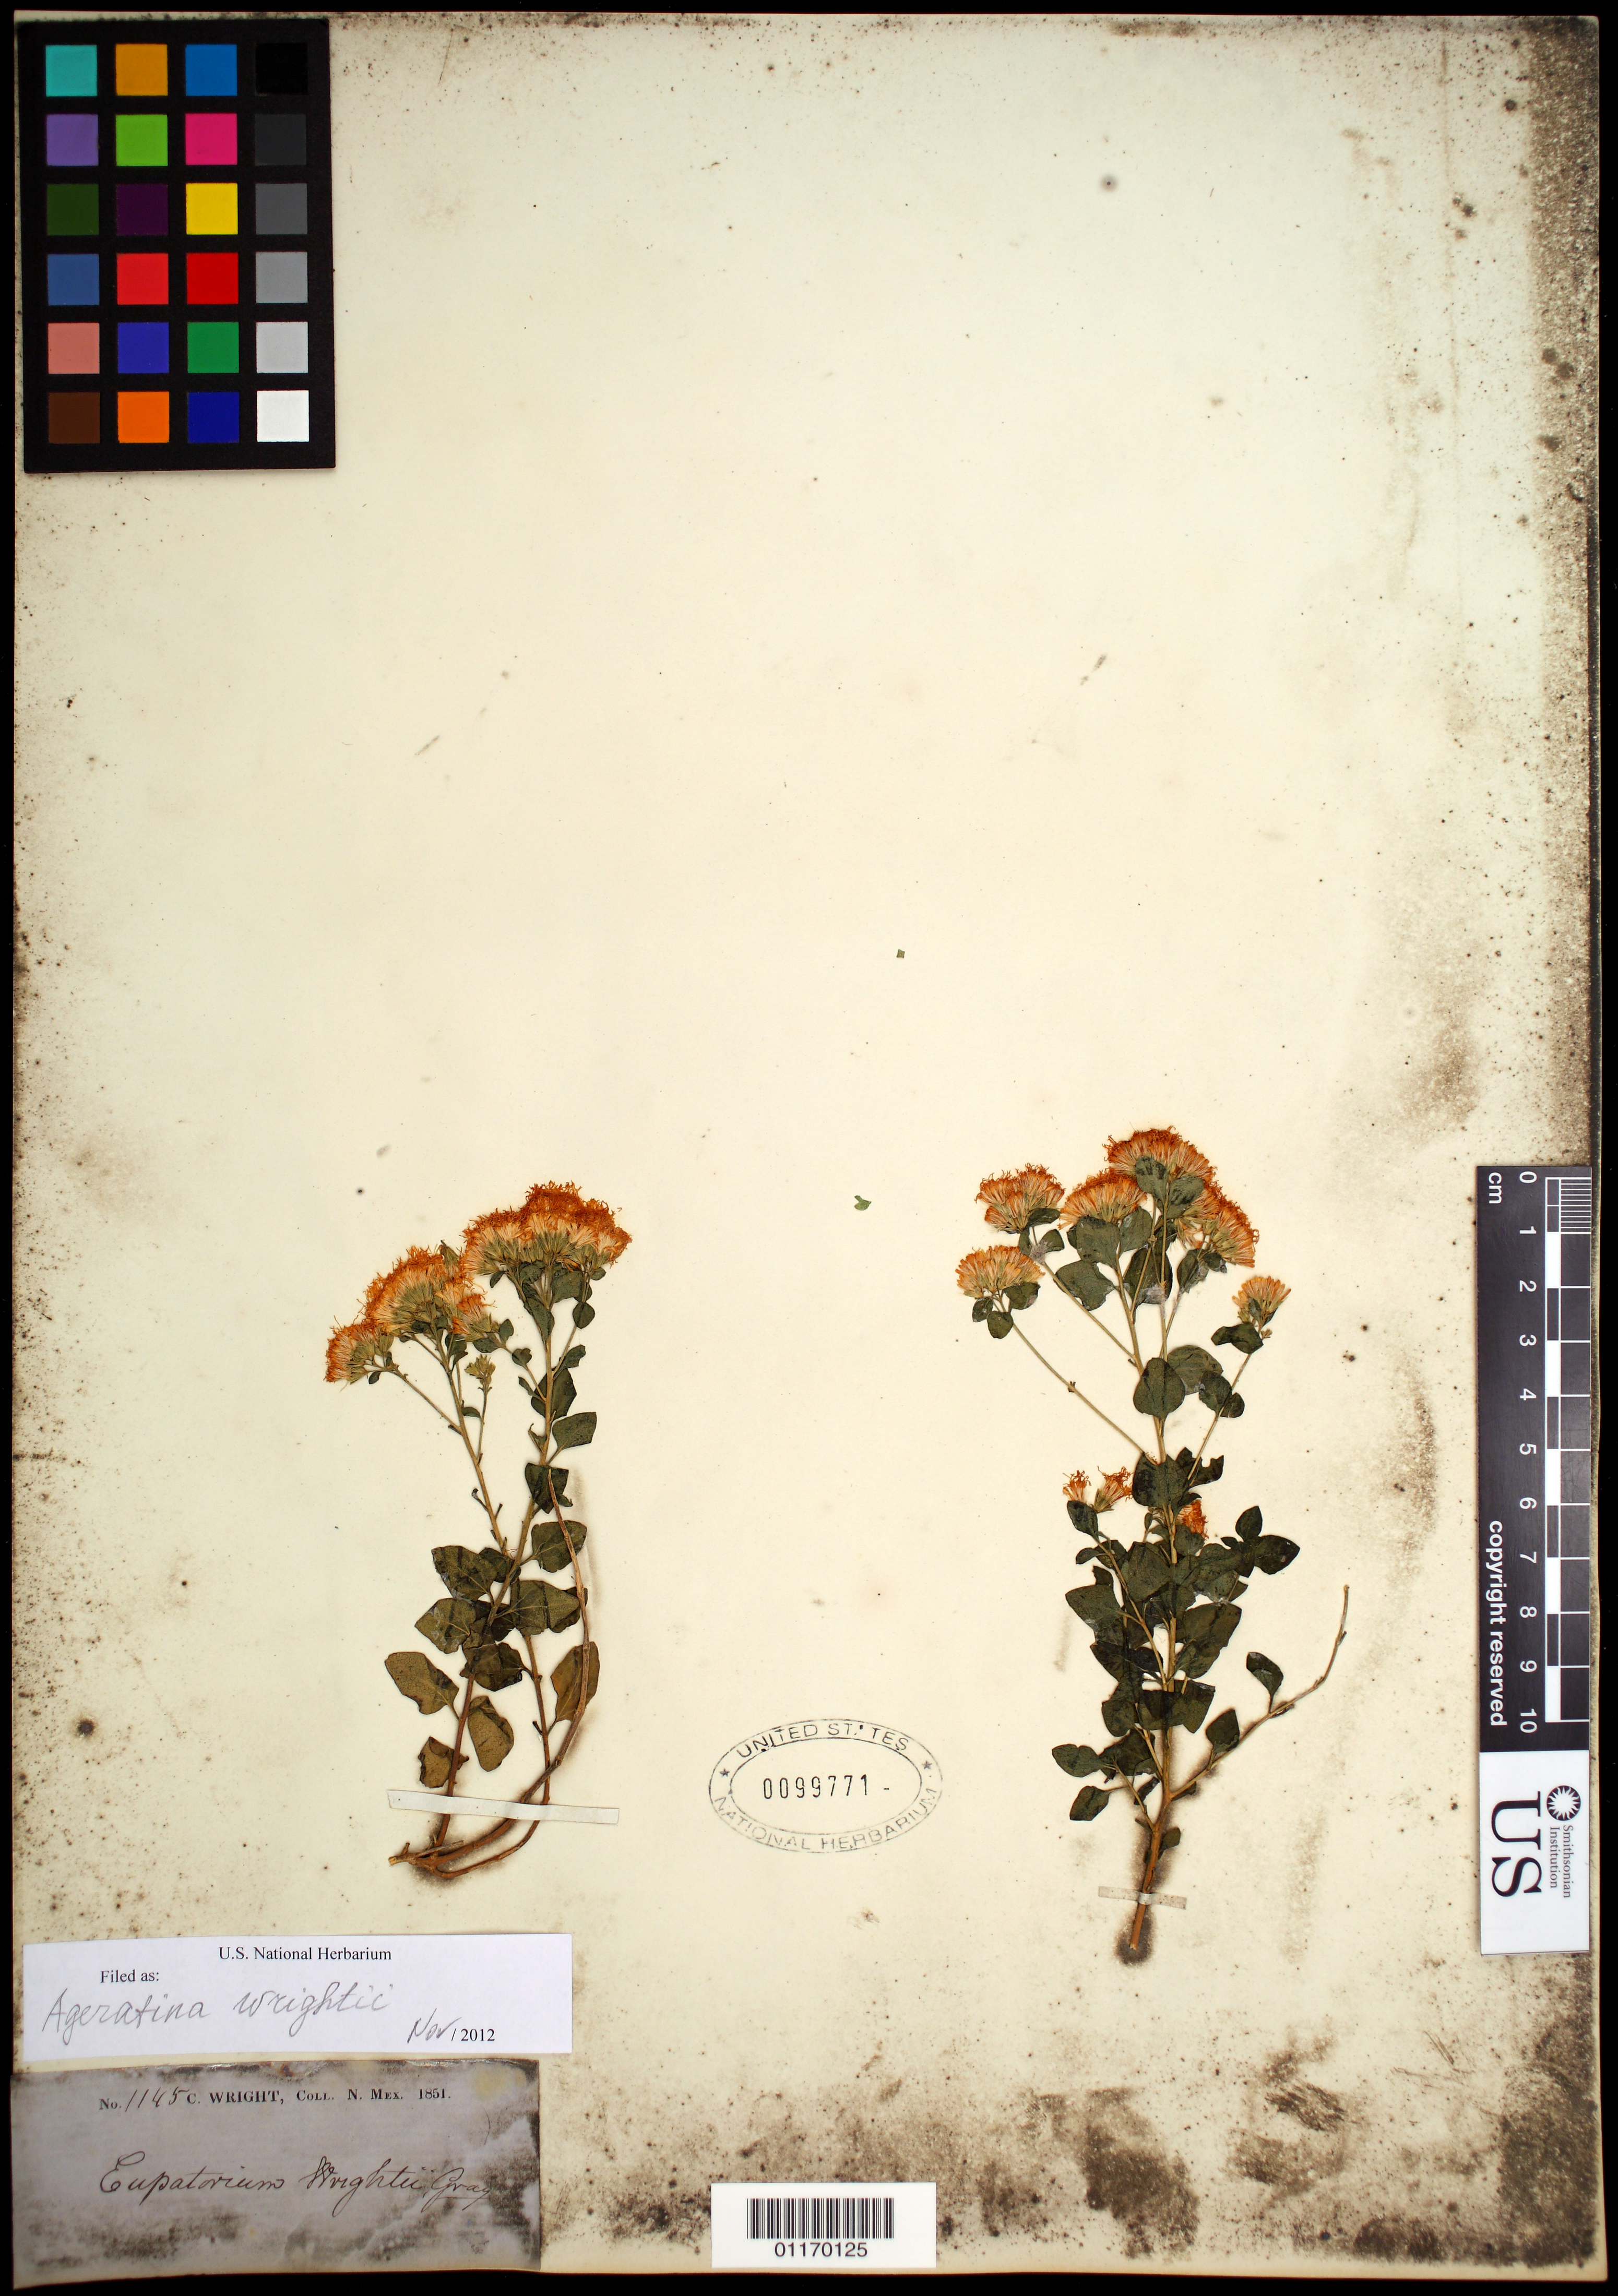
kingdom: Plantae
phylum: Tracheophyta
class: Magnoliopsida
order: Asterales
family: Asteraceae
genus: Ageratina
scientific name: Ageratina wrightii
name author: (A. Gray) R.M. King & H. Rob.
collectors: C. Wright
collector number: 1145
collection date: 1851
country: United States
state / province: New Mexico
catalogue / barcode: US 99771